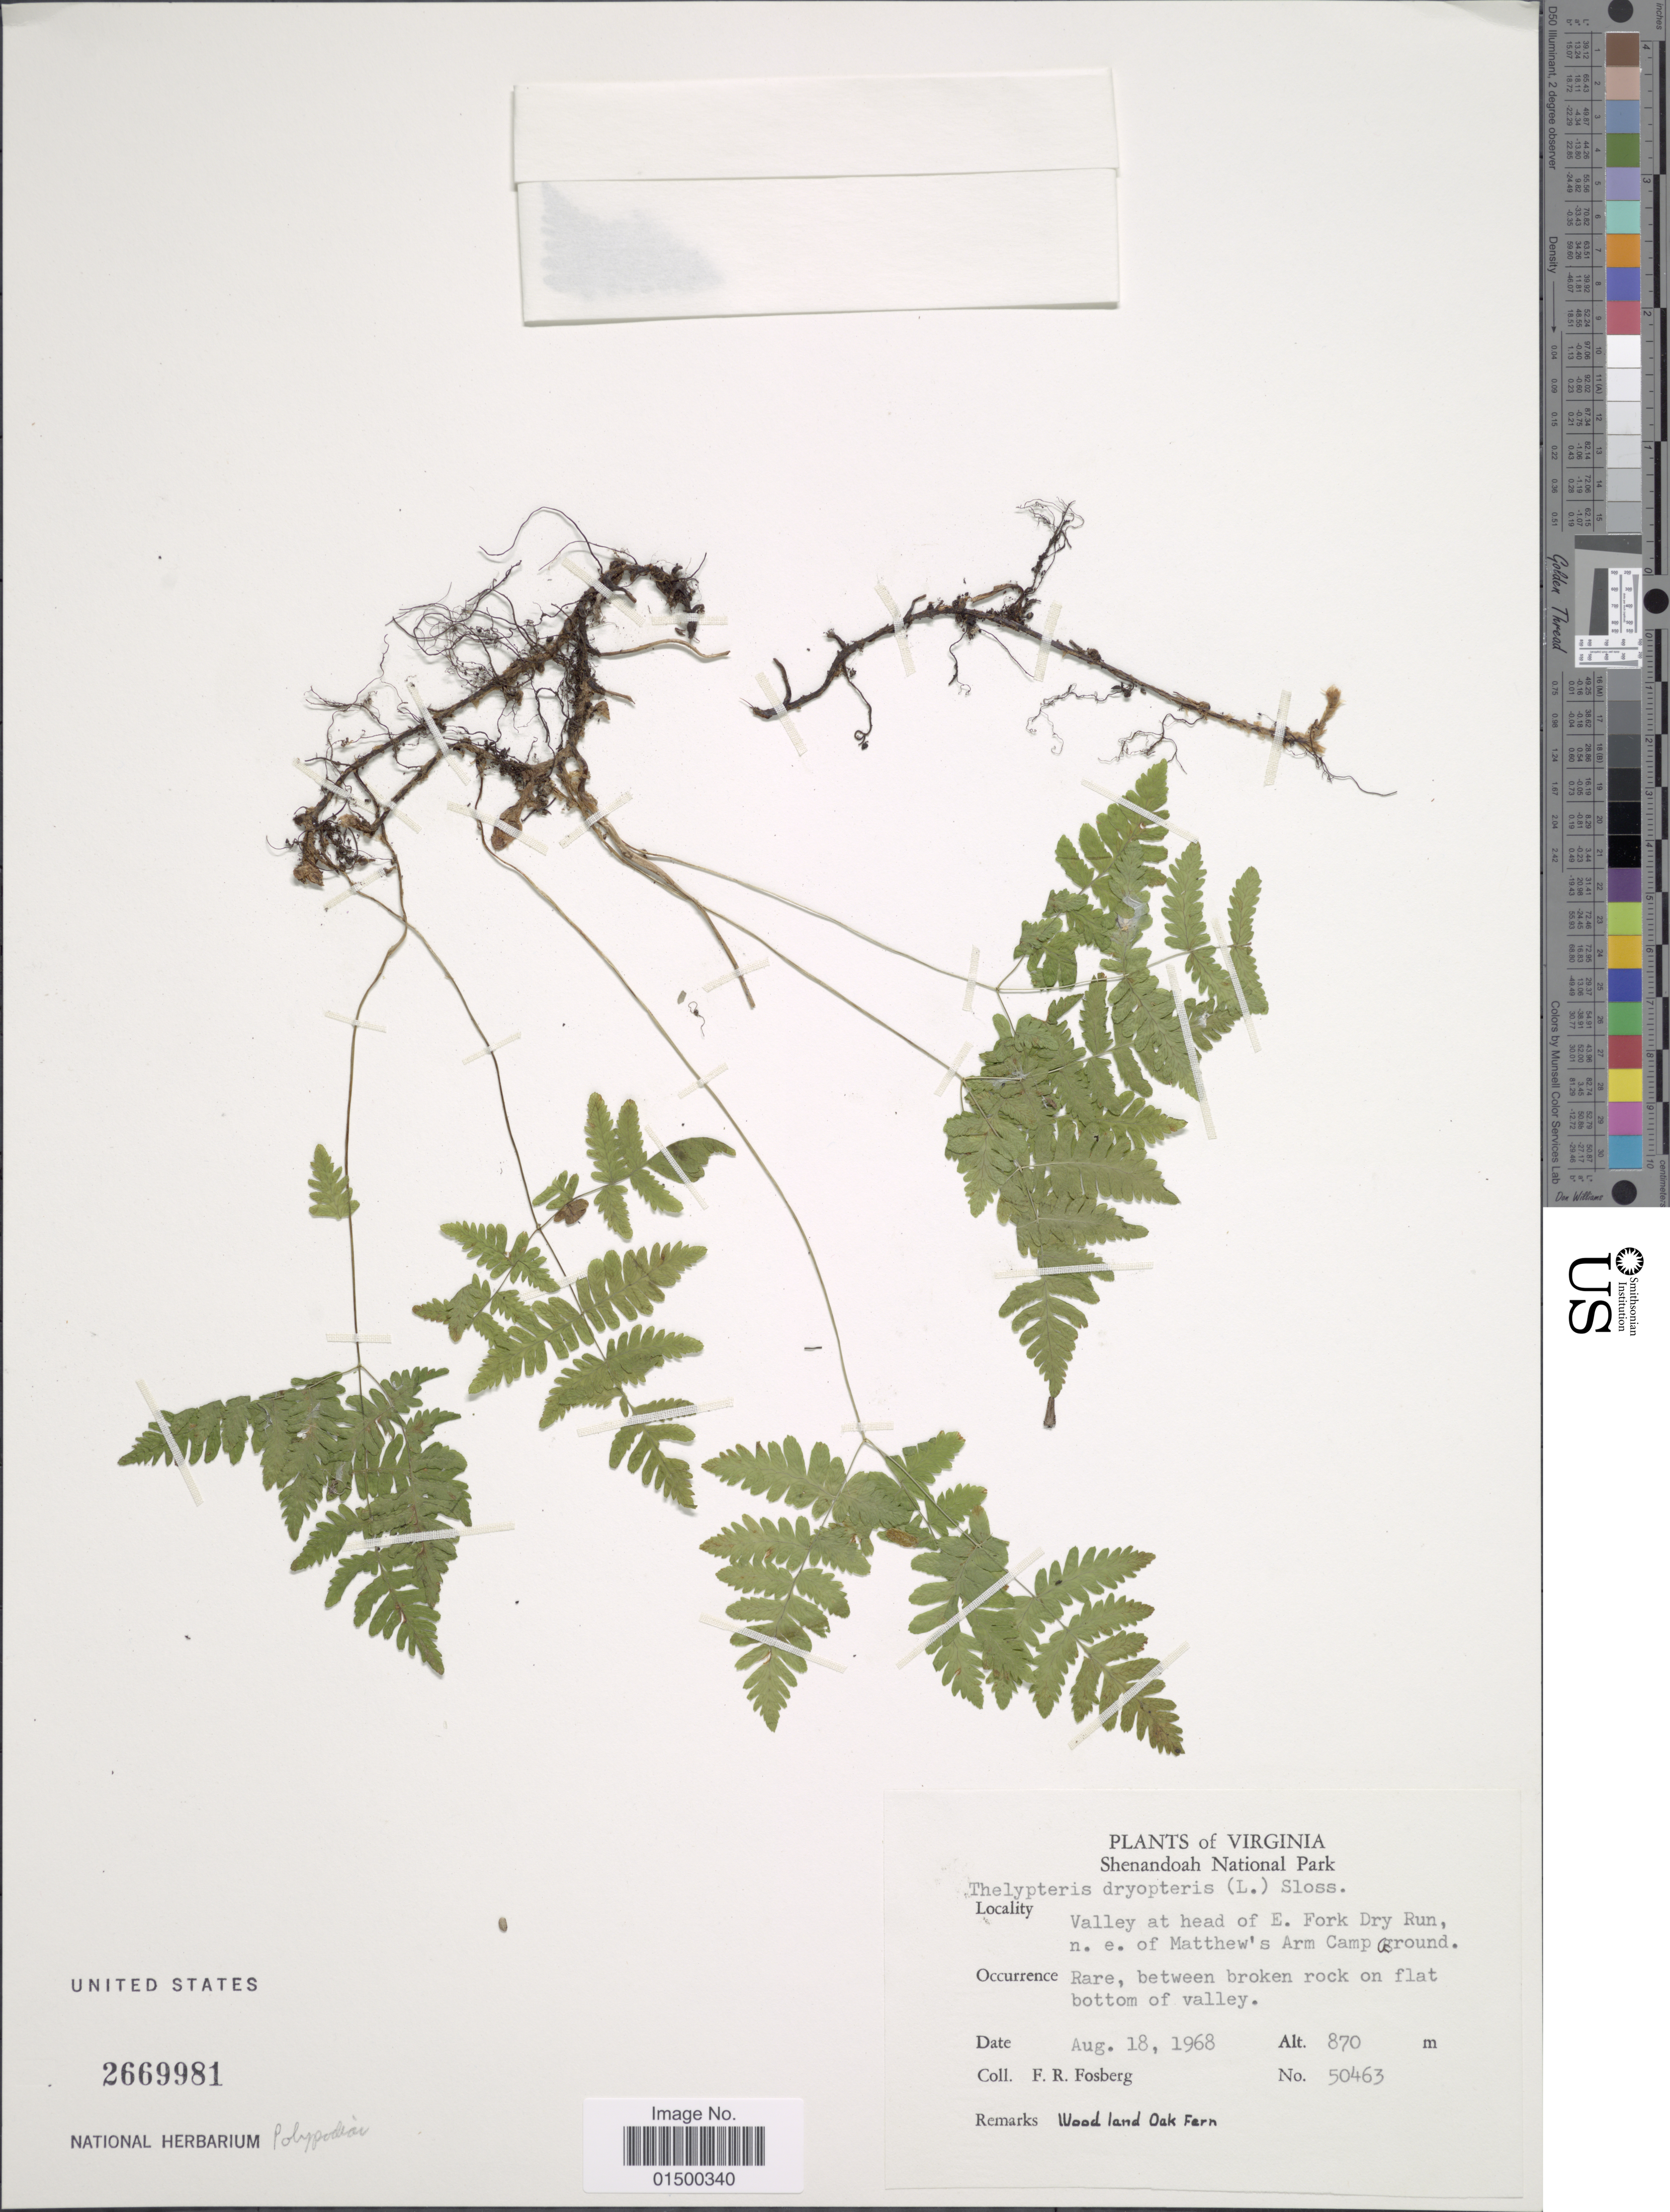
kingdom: Plantae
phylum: Tracheophyta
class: Polypodiopsida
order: Polypodiales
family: Cystopteridaceae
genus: Gymnocarpium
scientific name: Gymnocarpium disjunctum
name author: (Rupr.) Ching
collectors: F. R. Fosberg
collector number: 50463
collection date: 1968-08-18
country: United States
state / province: Virginia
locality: Shenandoah National Park. Valley at head of E. Fork Dry Run, n.e.of Matthew's Arm Camp ground.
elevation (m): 870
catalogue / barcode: US 2669981